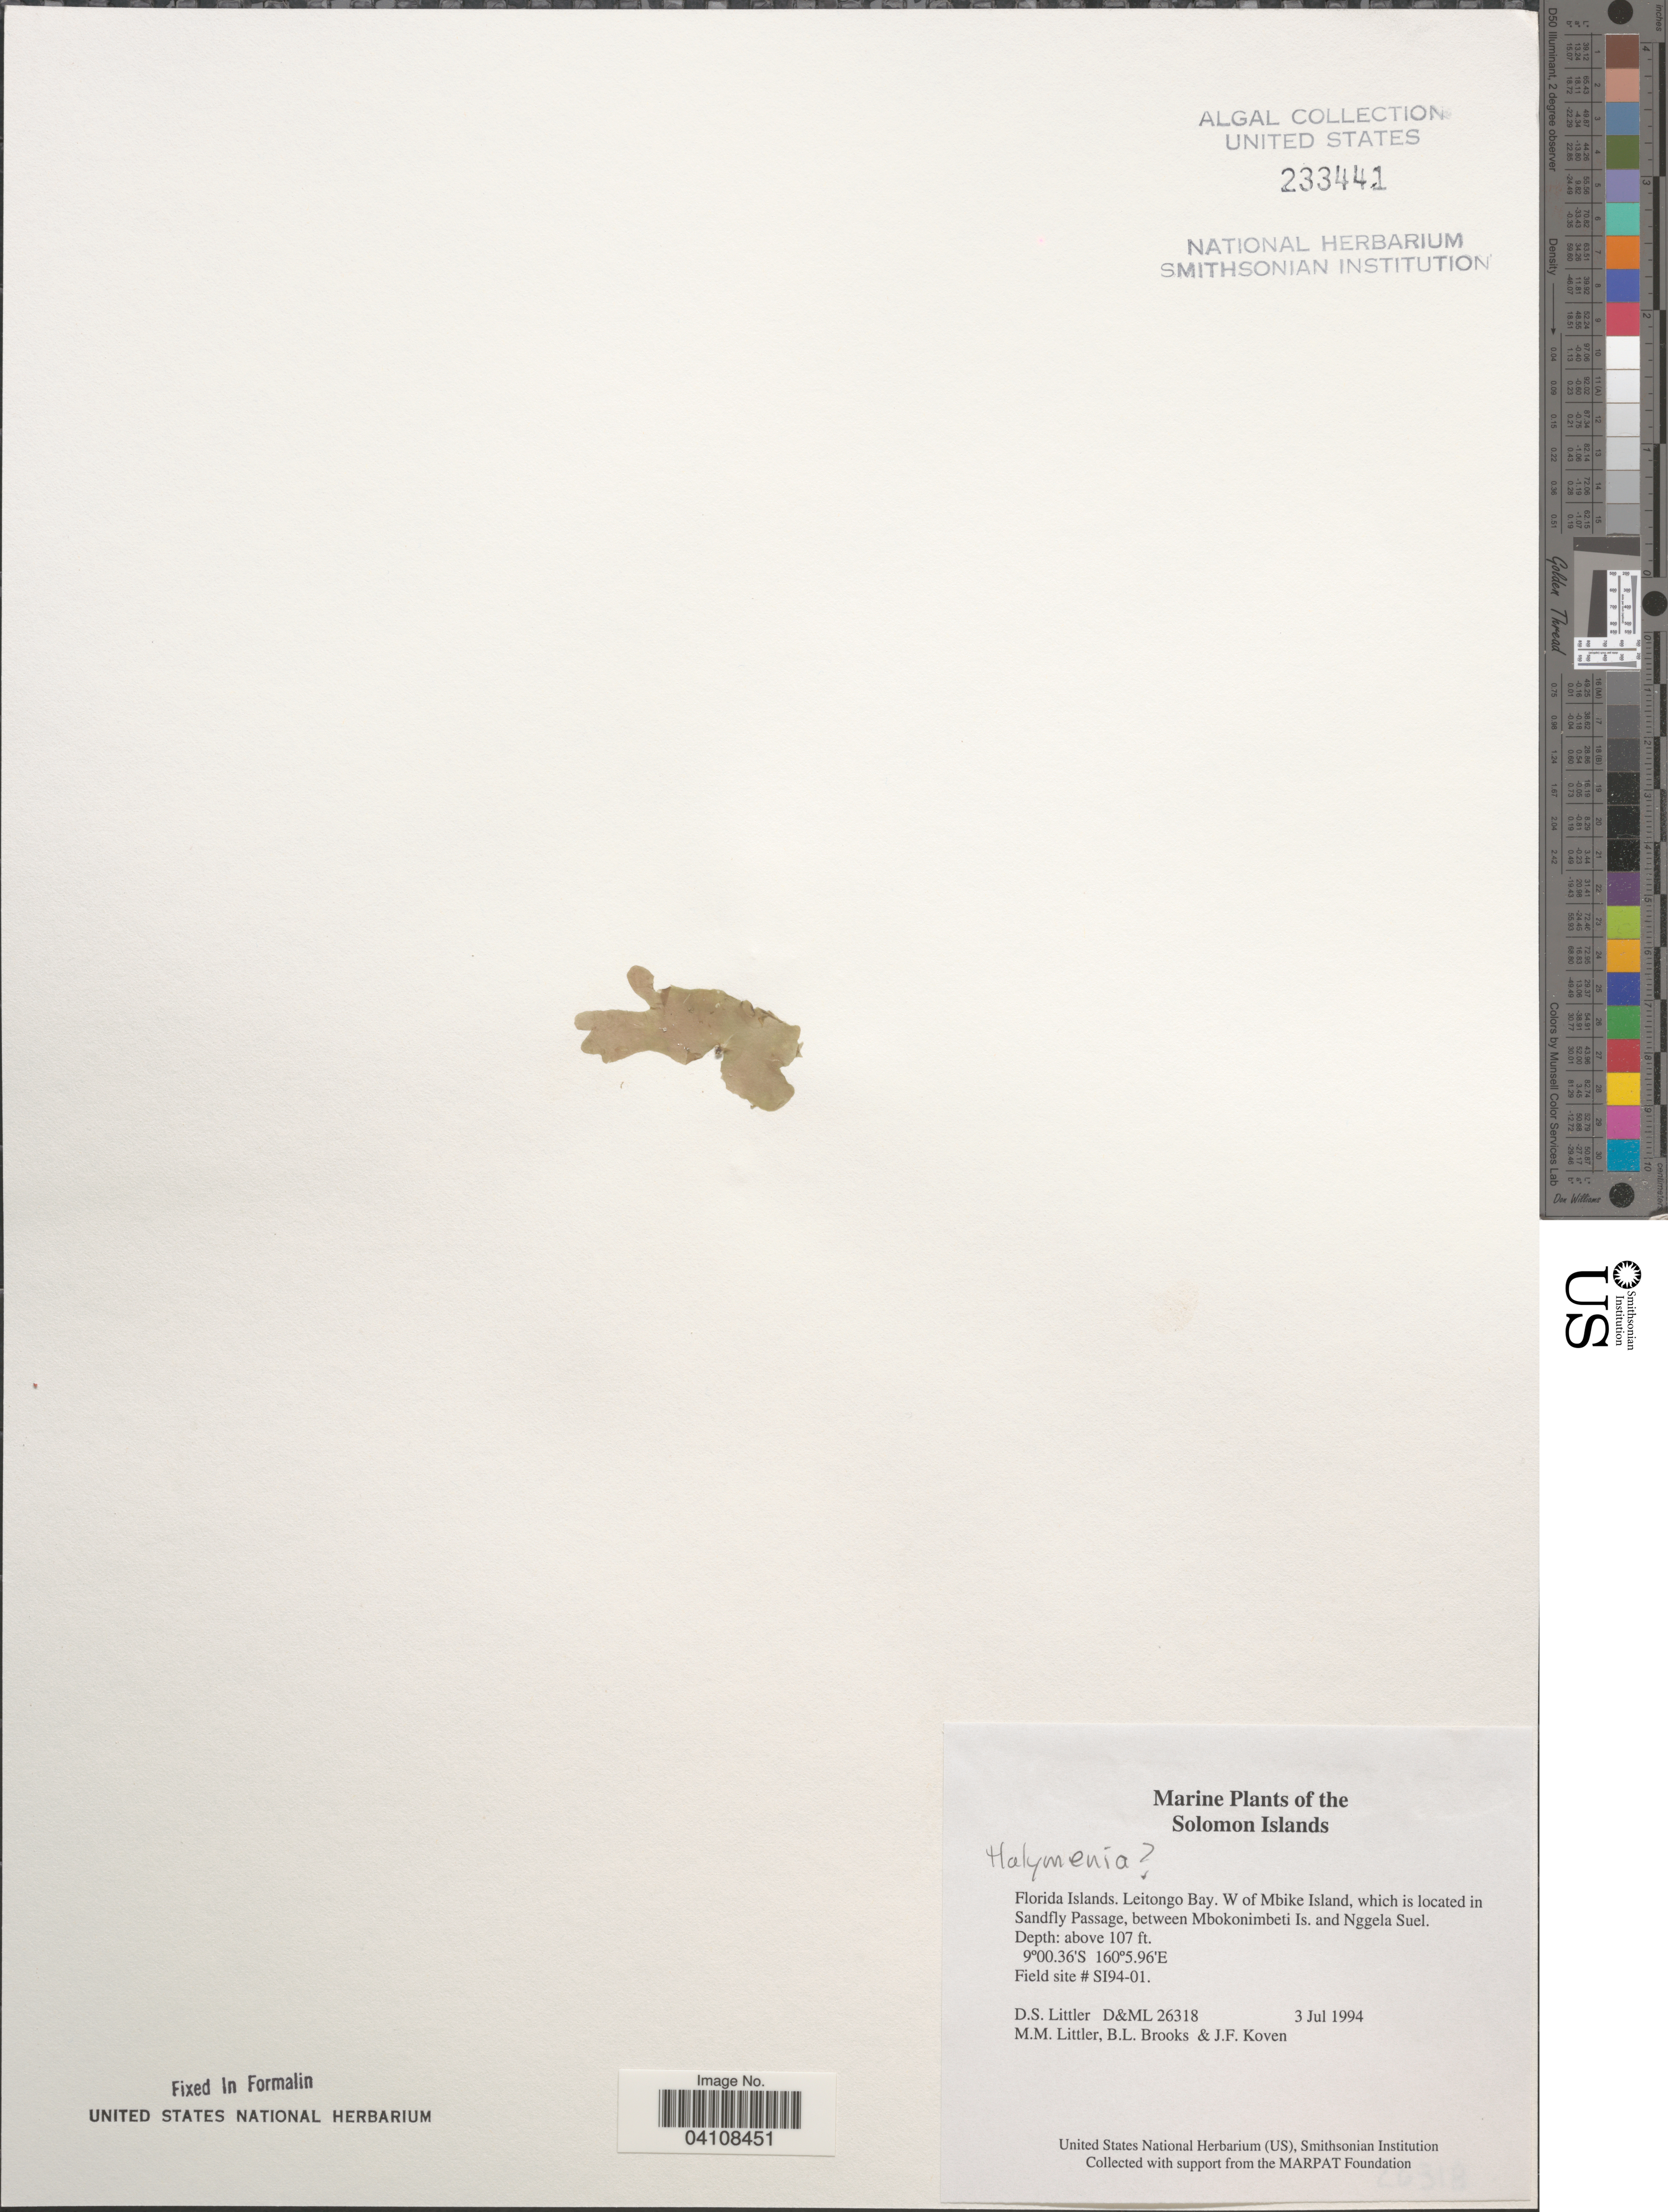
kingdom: Plantae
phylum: Rhodophyta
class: Florideophyceae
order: Halymeniales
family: Halymeniaceae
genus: Halymenia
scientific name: Halymenia sp.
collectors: D. S. Littler, B. Brooks & J. Koven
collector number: D&ML26318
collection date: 1994-07-03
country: Solomon Islands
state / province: Solomon Islands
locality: Florida Islands. Leitongo Bay. W of Mbike Island, which is located in Sandfly Passage, between Mbokonimbeti Is. and Nggela Suel. Field site # SI94-01.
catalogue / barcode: US 233441